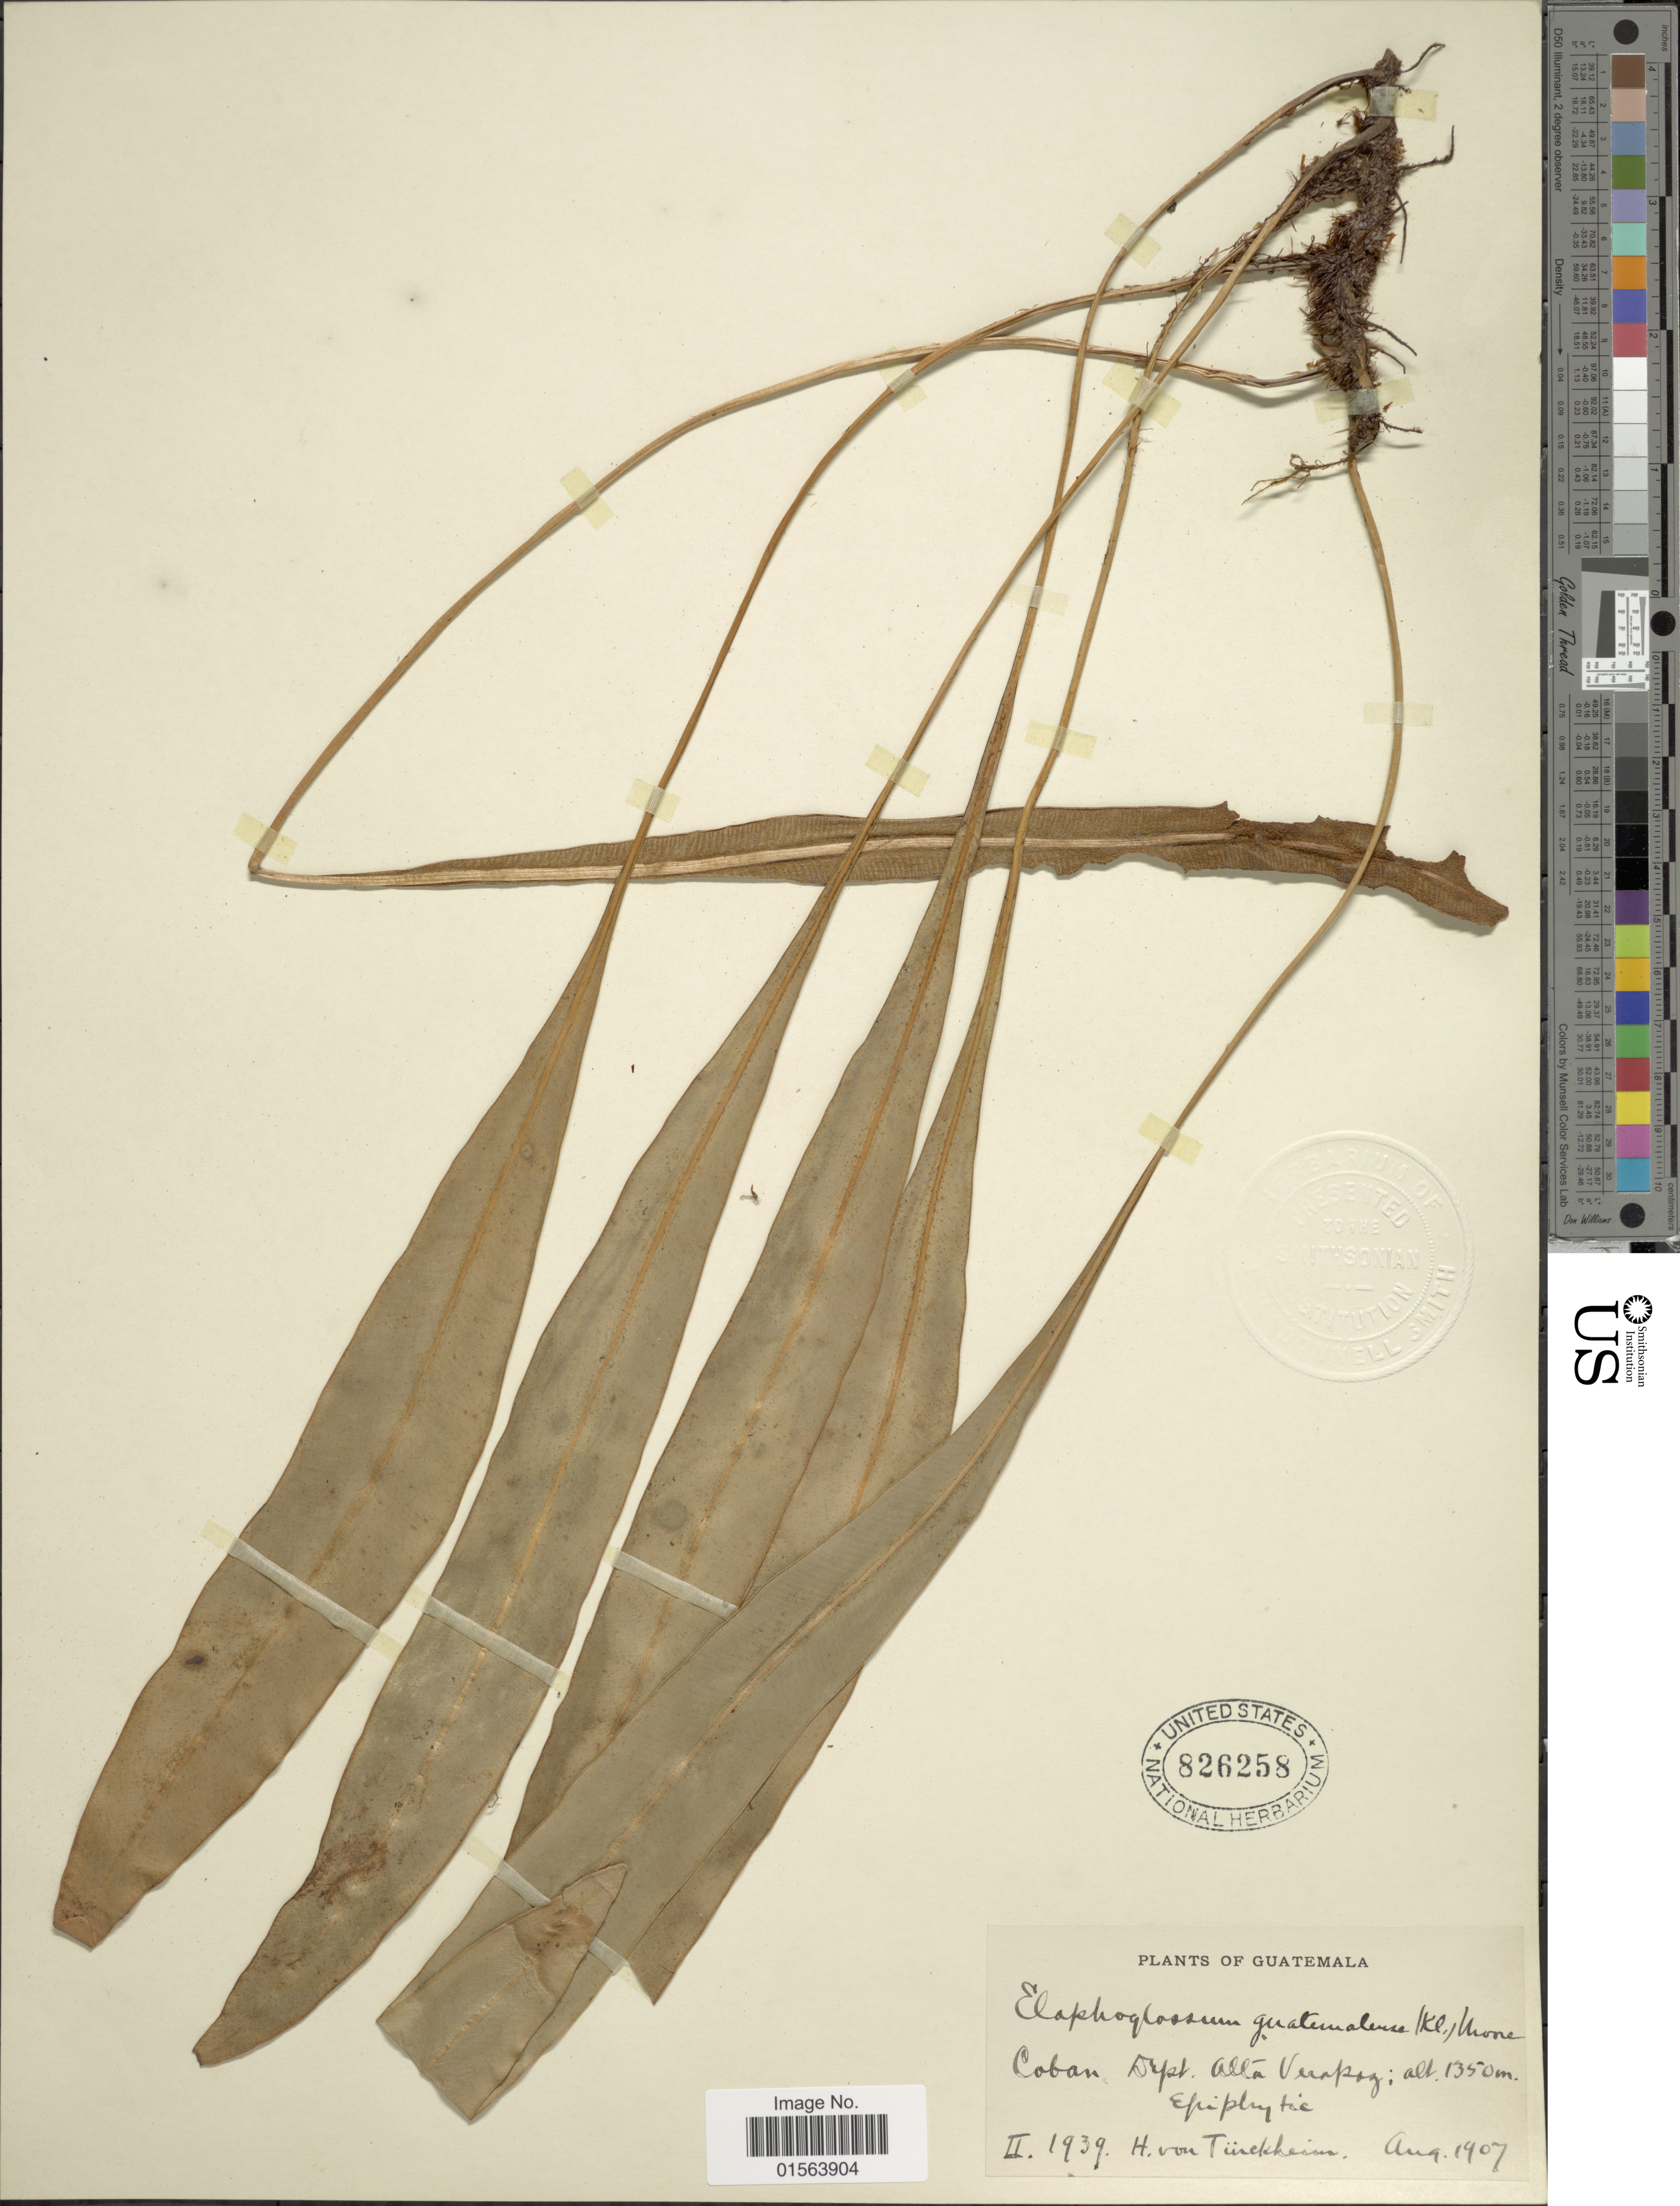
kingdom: Plantae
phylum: Tracheophyta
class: Polypodiopsida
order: Polypodiales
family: Dryopteridaceae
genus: Elaphoglossum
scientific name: Elaphoglossum guatemalense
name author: (Klotzsch) T. Moore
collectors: H. von Türckheim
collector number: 2/1939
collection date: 1907-08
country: Guatemala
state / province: Alta Verapaz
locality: Coban, Dept. Alta Verapaz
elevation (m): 1350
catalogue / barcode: US 826258